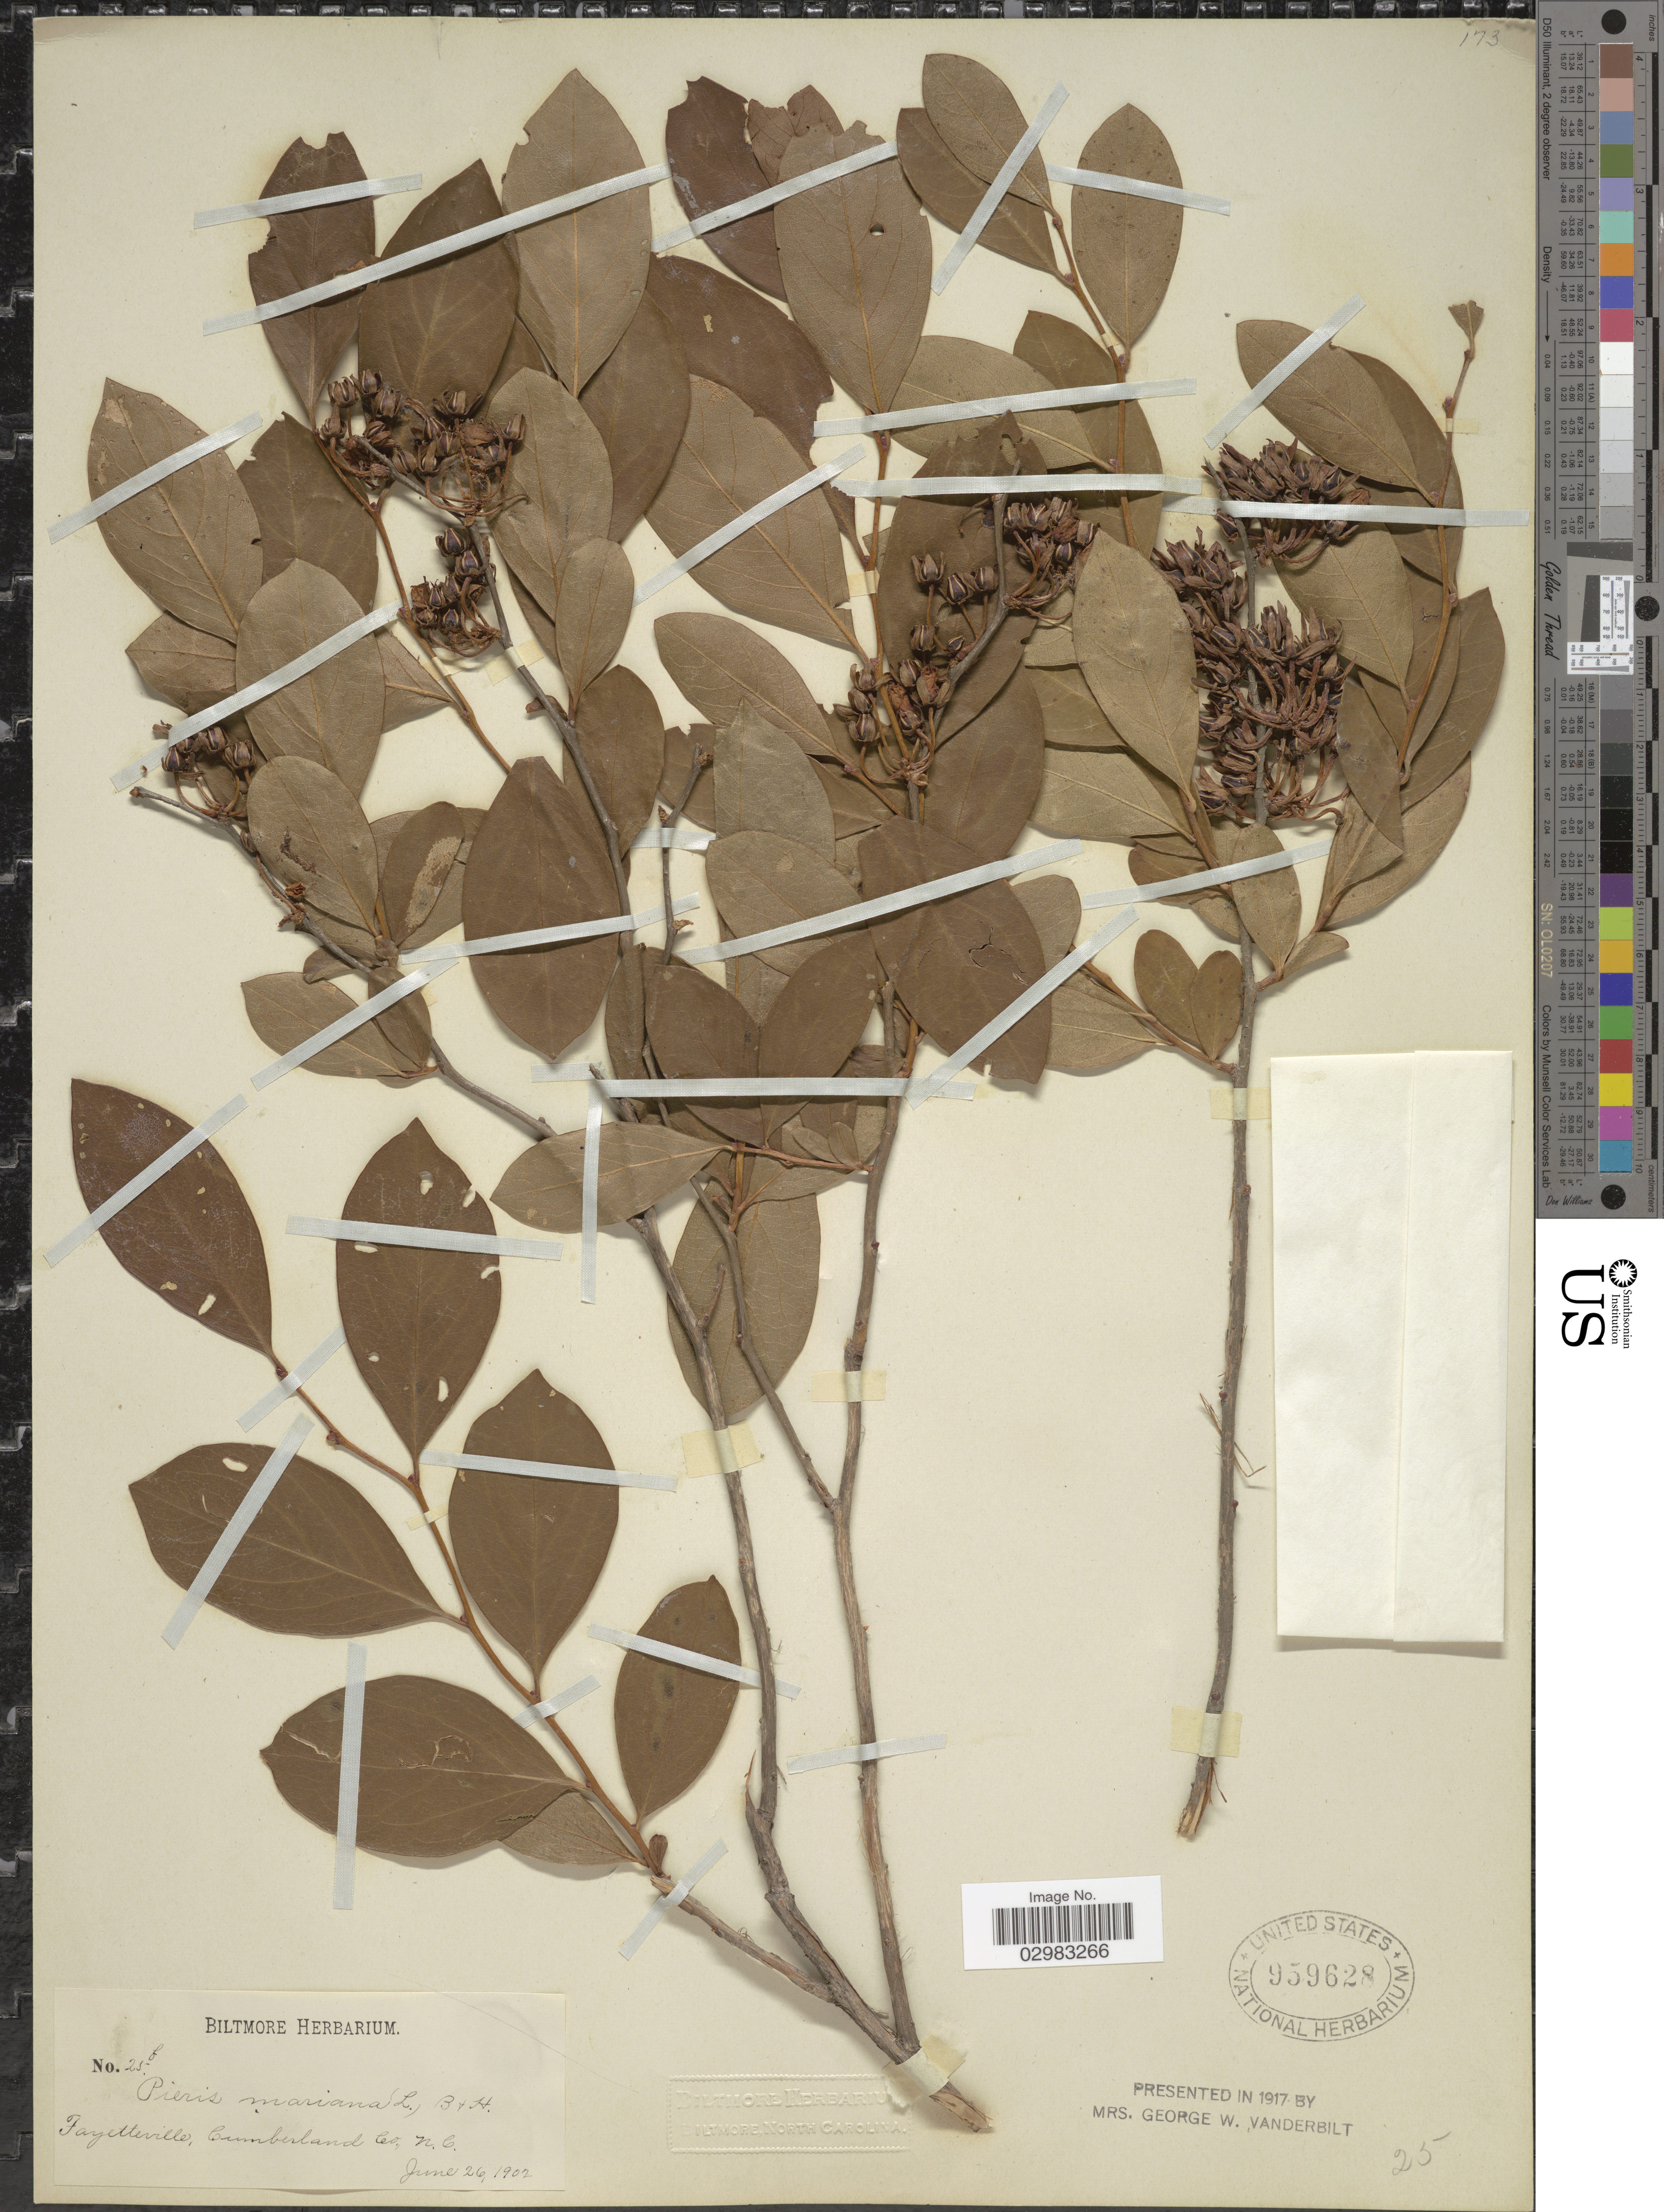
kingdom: Plantae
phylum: Tracheophyta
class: Magnoliopsida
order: Ericales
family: Ericaceae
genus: Lyonia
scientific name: Lyonia mariana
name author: (L.) D. Don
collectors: ex herb. Biltmore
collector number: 25f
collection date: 1902-06-26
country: United States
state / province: North Carolina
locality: Fayetteville, Cumberland.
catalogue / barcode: US 959628